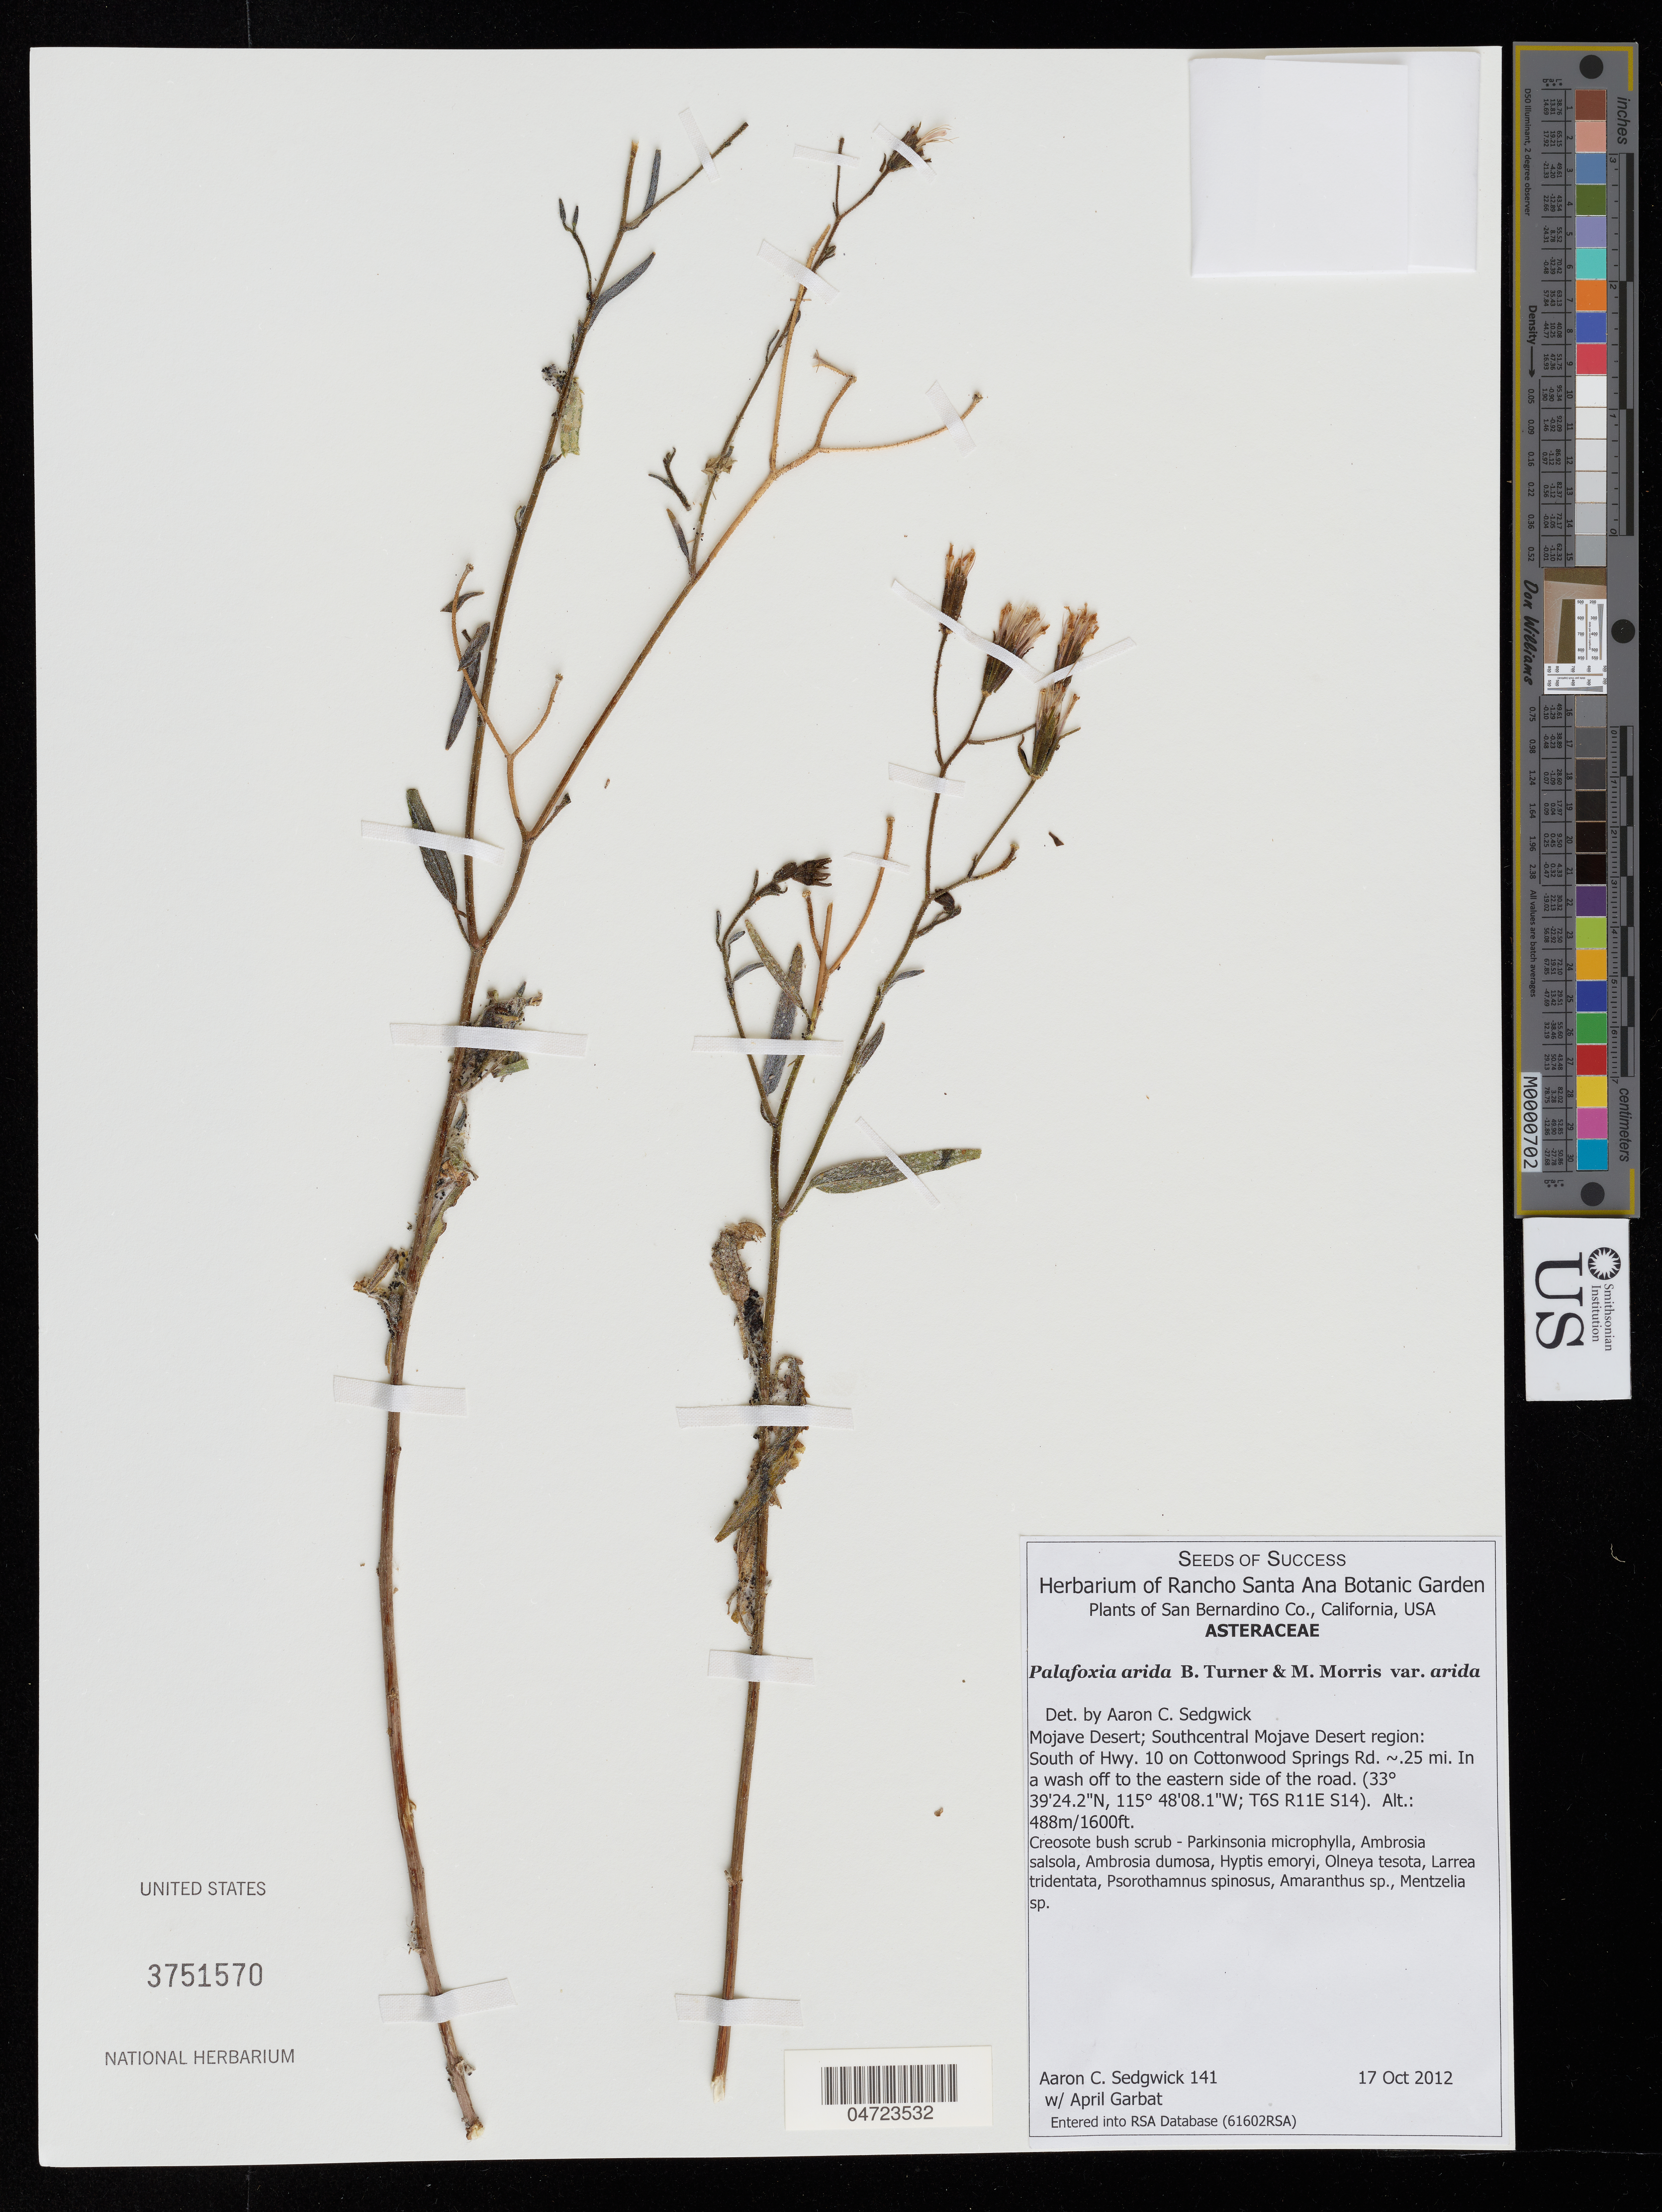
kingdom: Plantae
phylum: Tracheophyta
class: Magnoliopsida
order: Asterales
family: Asteraceae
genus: Palafoxia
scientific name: Palafoxia arida var. arida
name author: B.L. Turner & M.I. Morris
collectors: A. Sedgwick & A. Garbat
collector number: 141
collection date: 2012-10-17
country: United States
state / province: California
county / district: San Bernardino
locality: San Bernardino Co. Mojave Desert; Southcentral Mojave Desert region: South of Hwy. 10 on Cottonwood Springs Rd. ~.25 mi. In a wash off to the eastern side of the road. (T6S R11E S14).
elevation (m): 488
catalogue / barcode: US 3751570